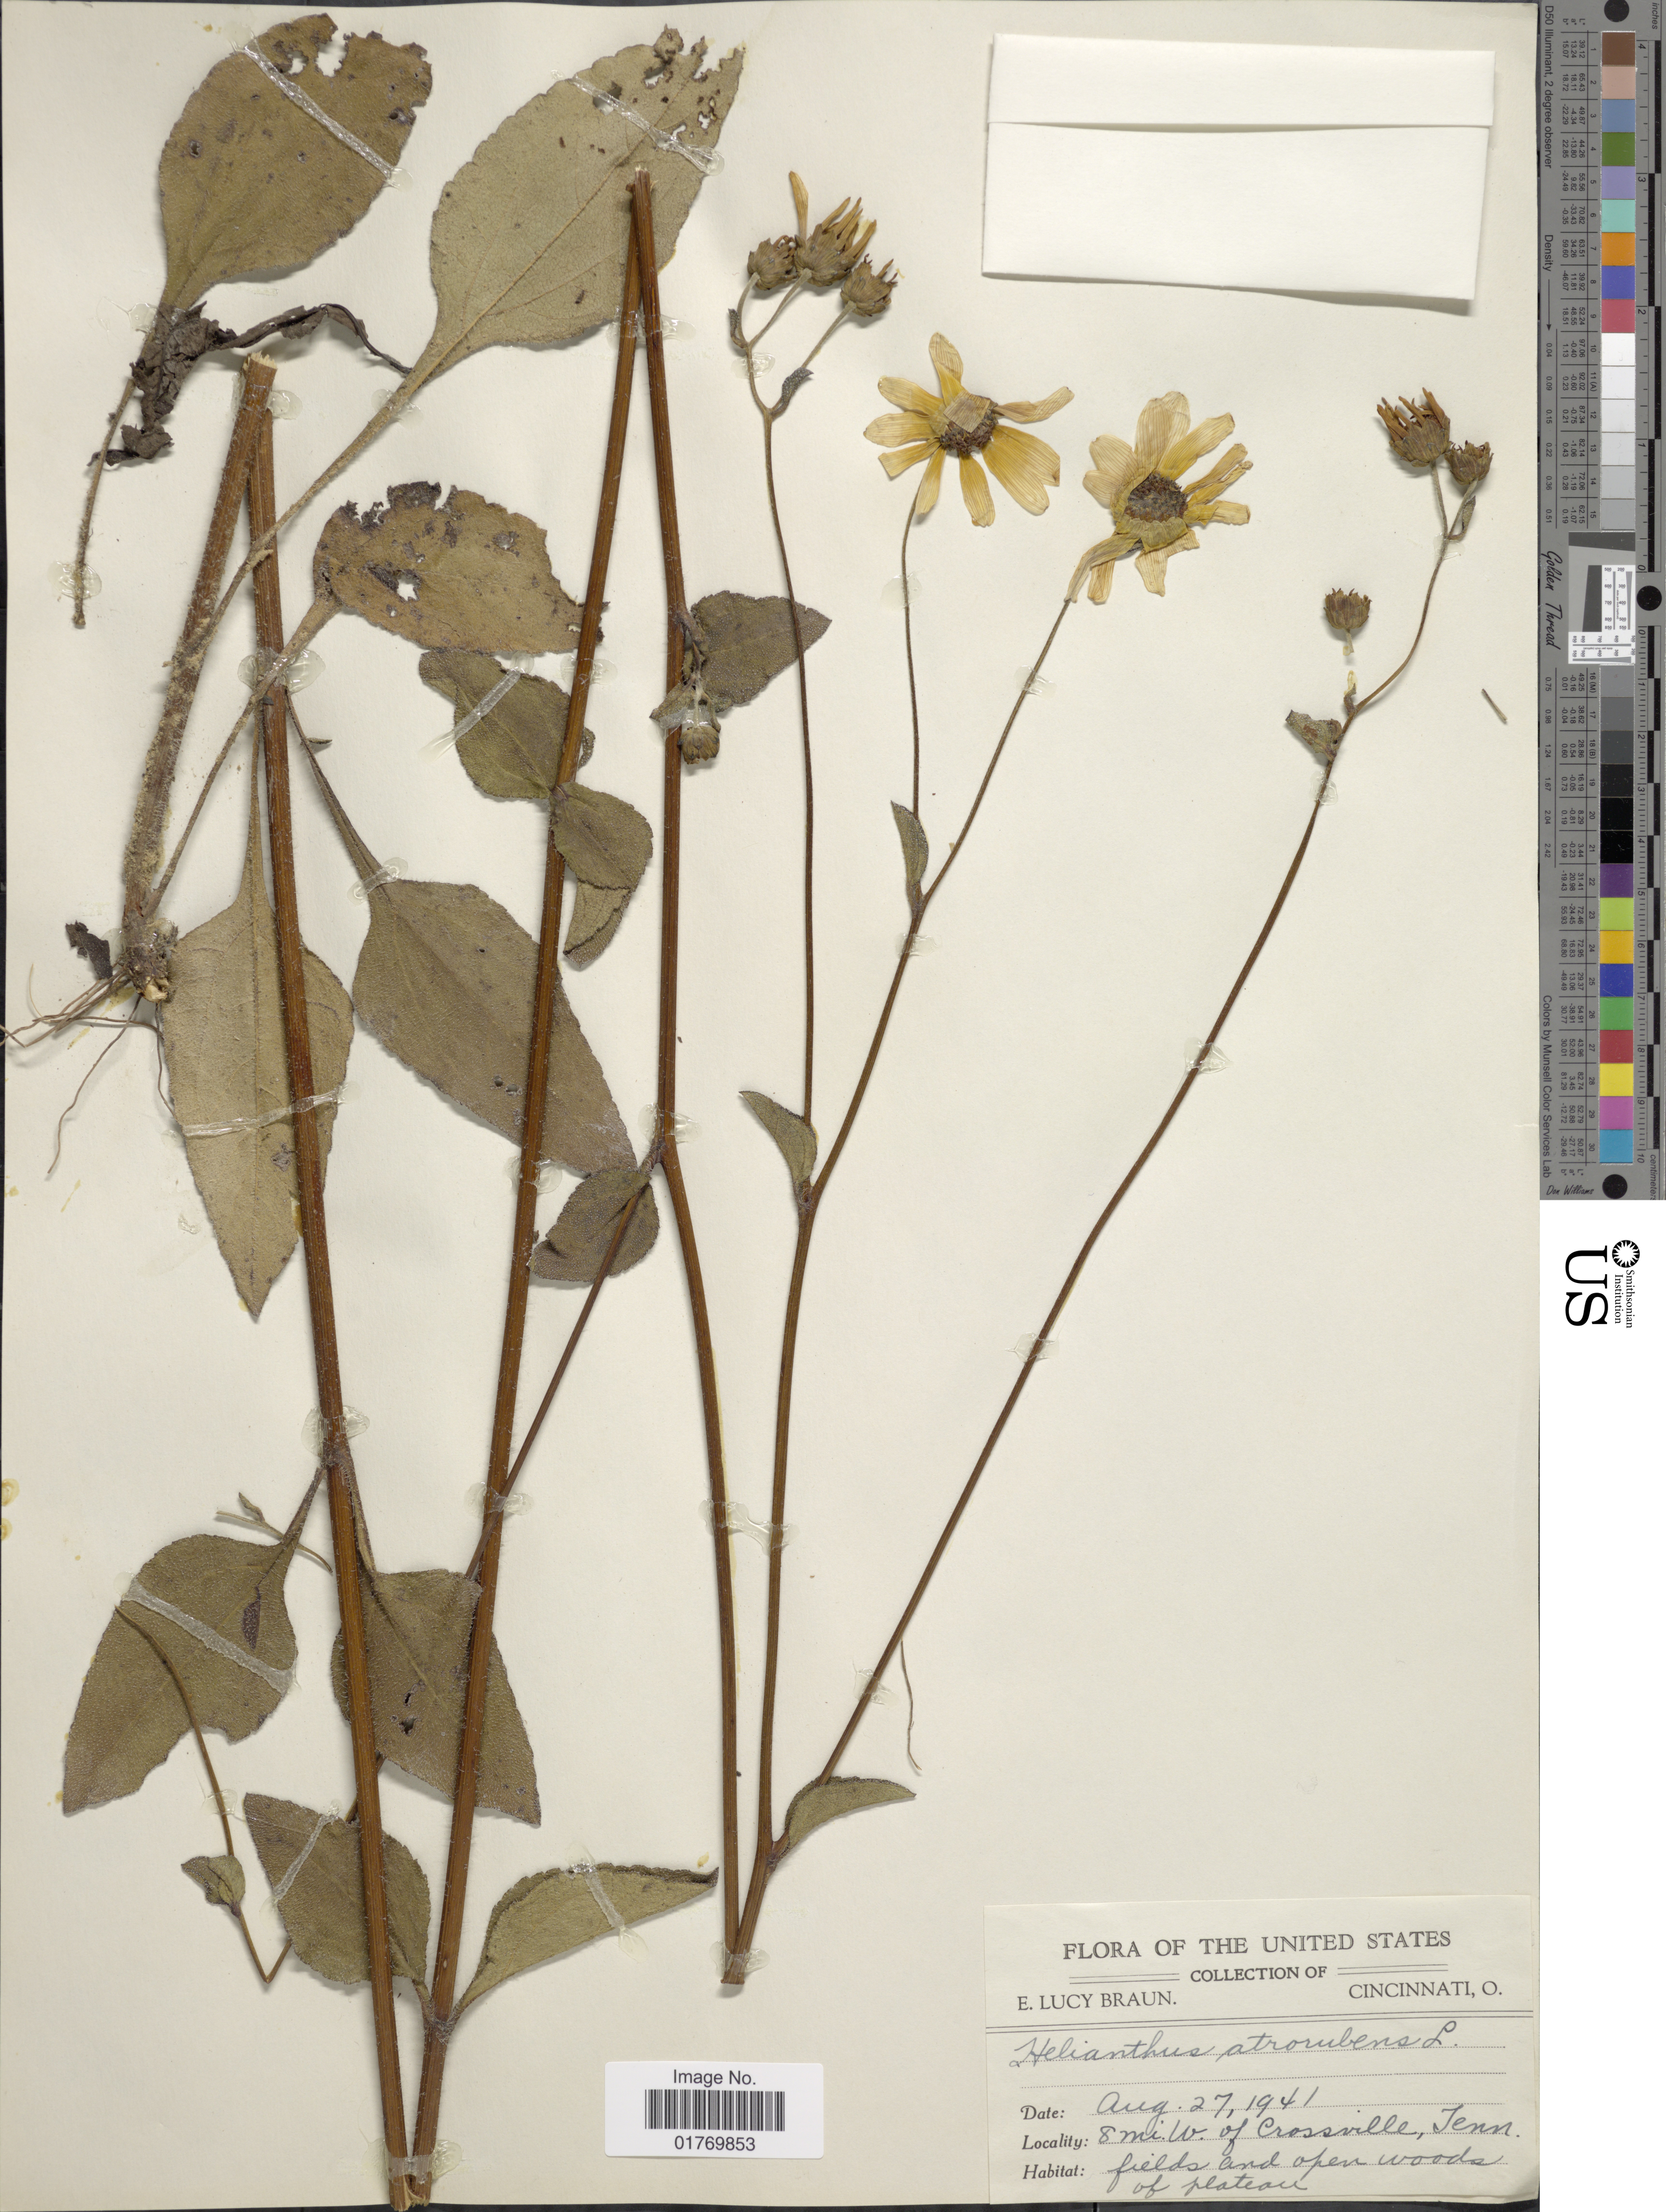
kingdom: Plantae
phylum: Tracheophyta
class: Magnoliopsida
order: Asterales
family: Asteraceae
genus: Helianthus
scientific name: Helianthus atrorubens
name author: L.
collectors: E. L. Braun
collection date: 1941-08-27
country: United States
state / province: Tennessee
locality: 8 mi. W. of Crossville, Tenn.